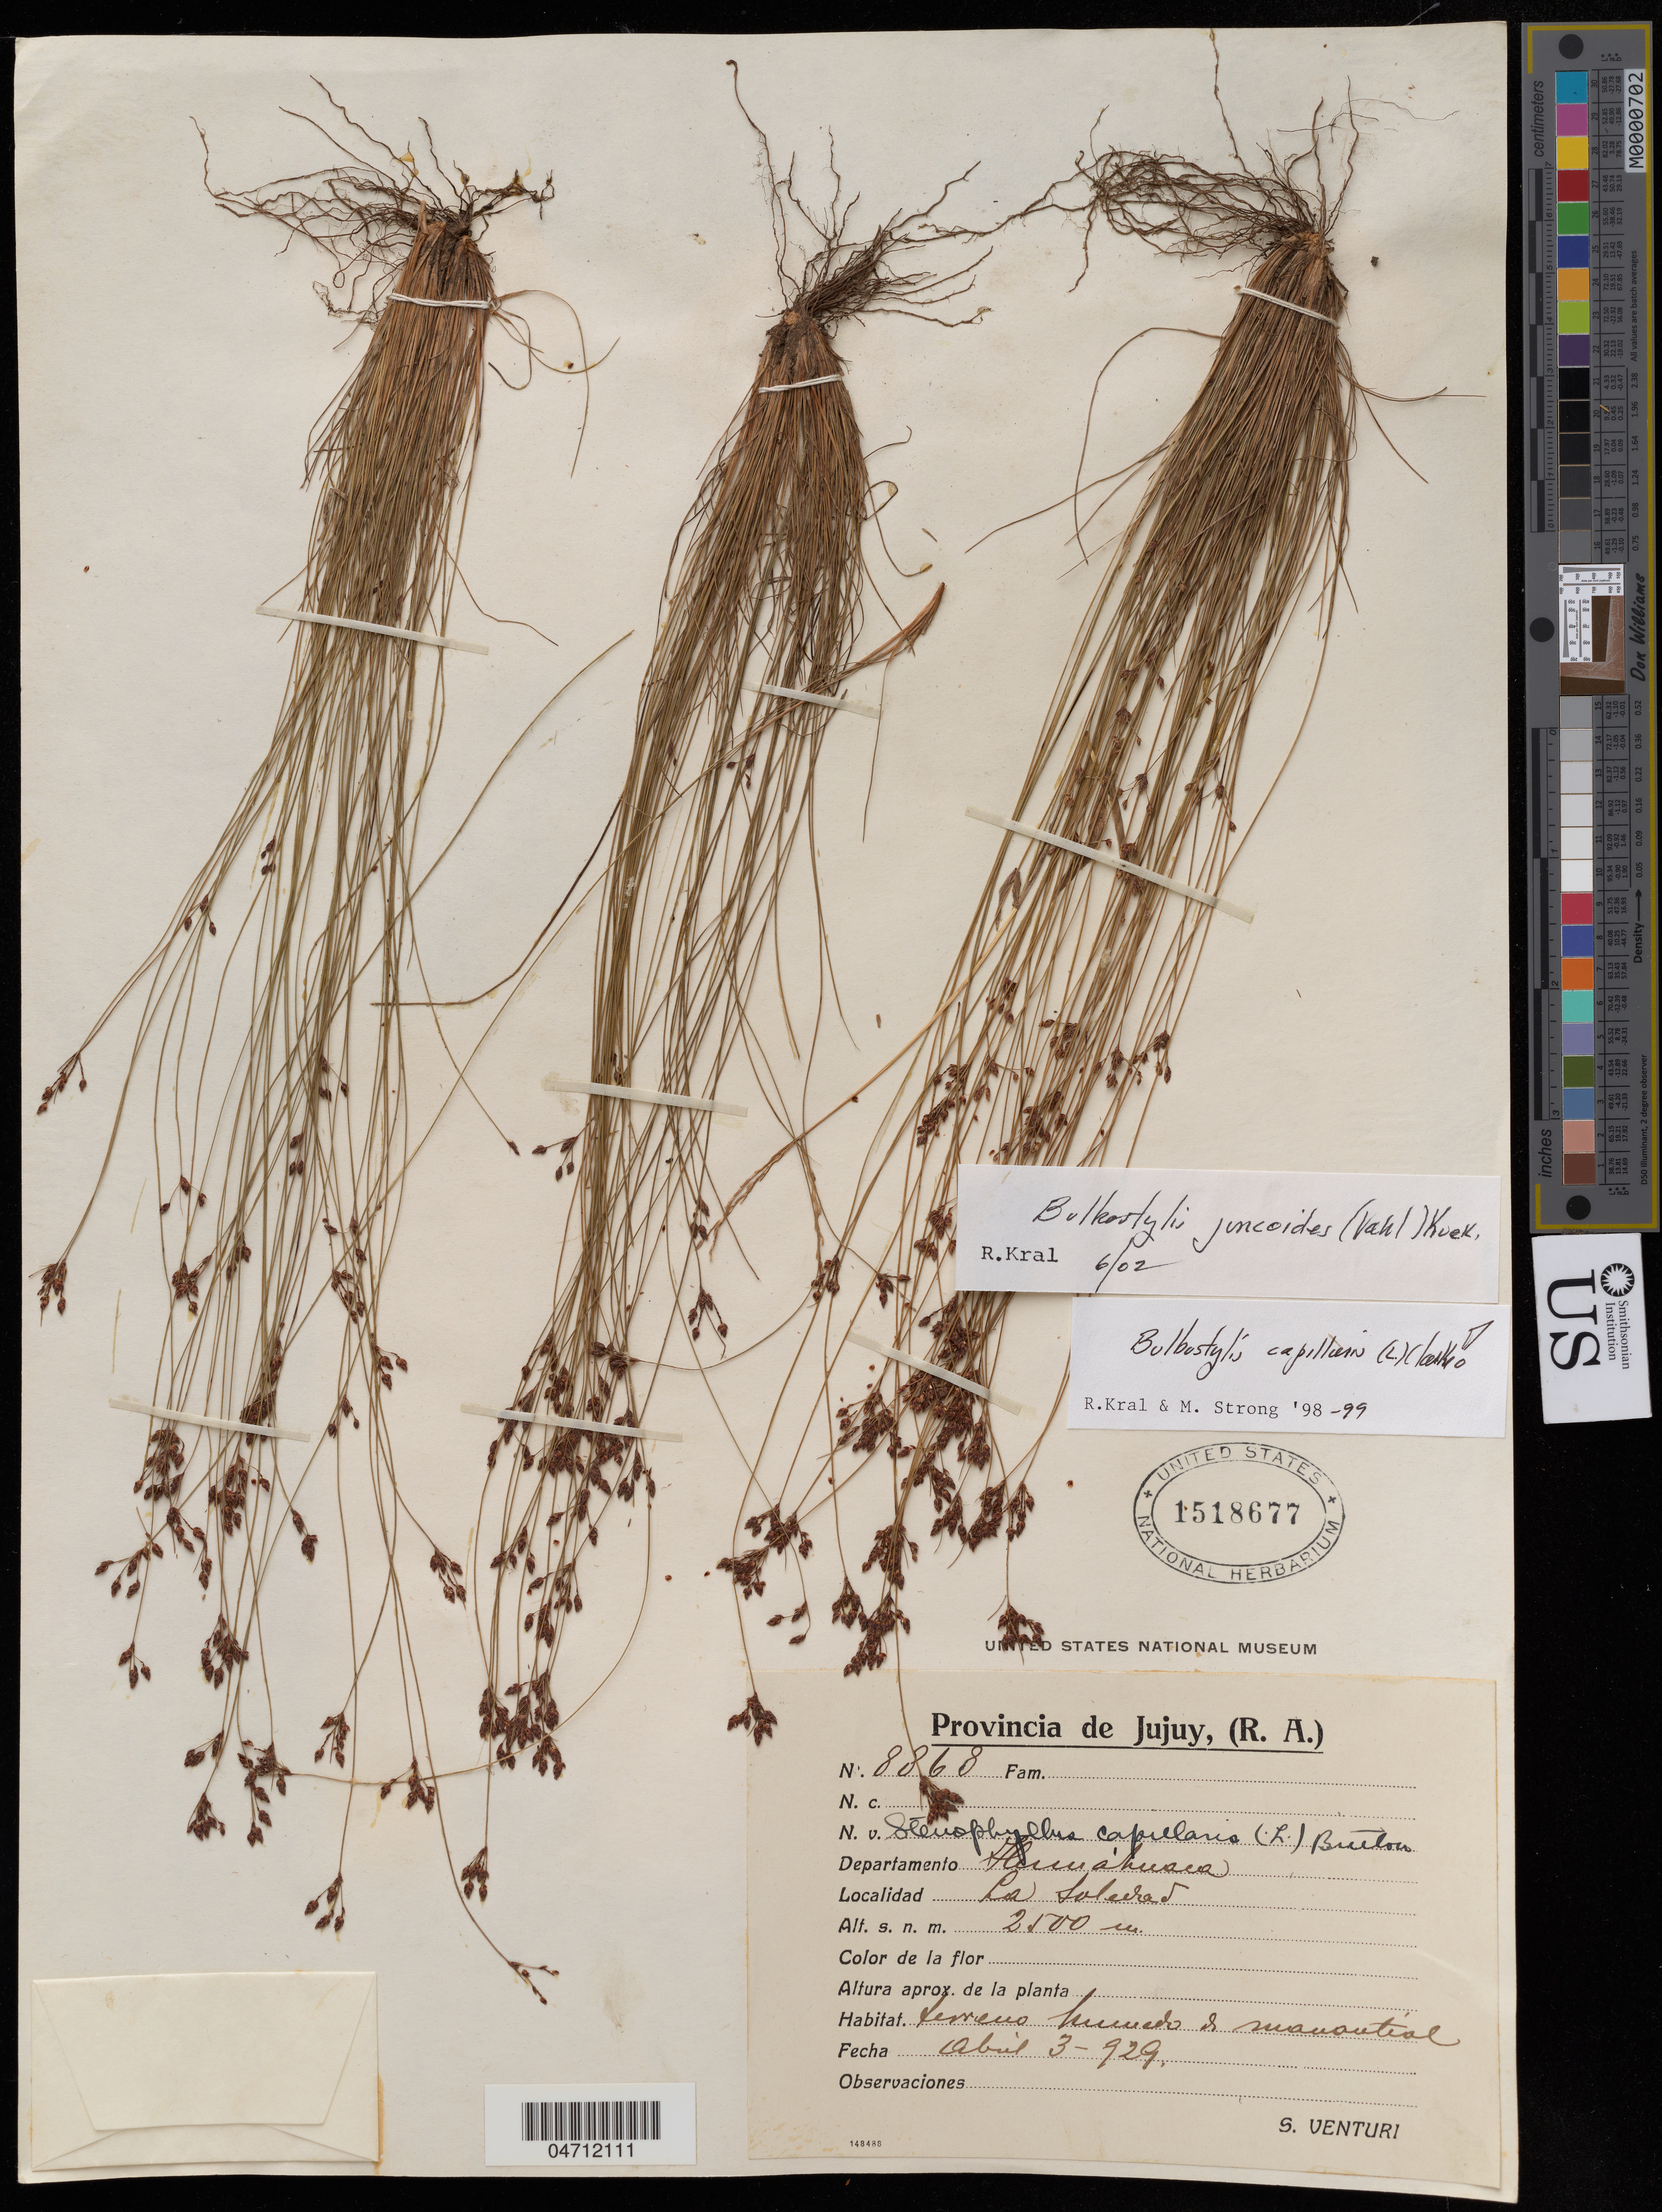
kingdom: Plantae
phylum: Tracheophyta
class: Liliopsida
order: Poales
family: Cyperaceae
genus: Bulbostylis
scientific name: Bulbostylis juncoides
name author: (Vahl) Kük. ex Herter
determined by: Kral, R.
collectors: S. Venturi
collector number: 8868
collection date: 1929-04-03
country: Argentina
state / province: Jujuy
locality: Departamento Humahuaca, La Soledad.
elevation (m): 2500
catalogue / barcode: US 1518677